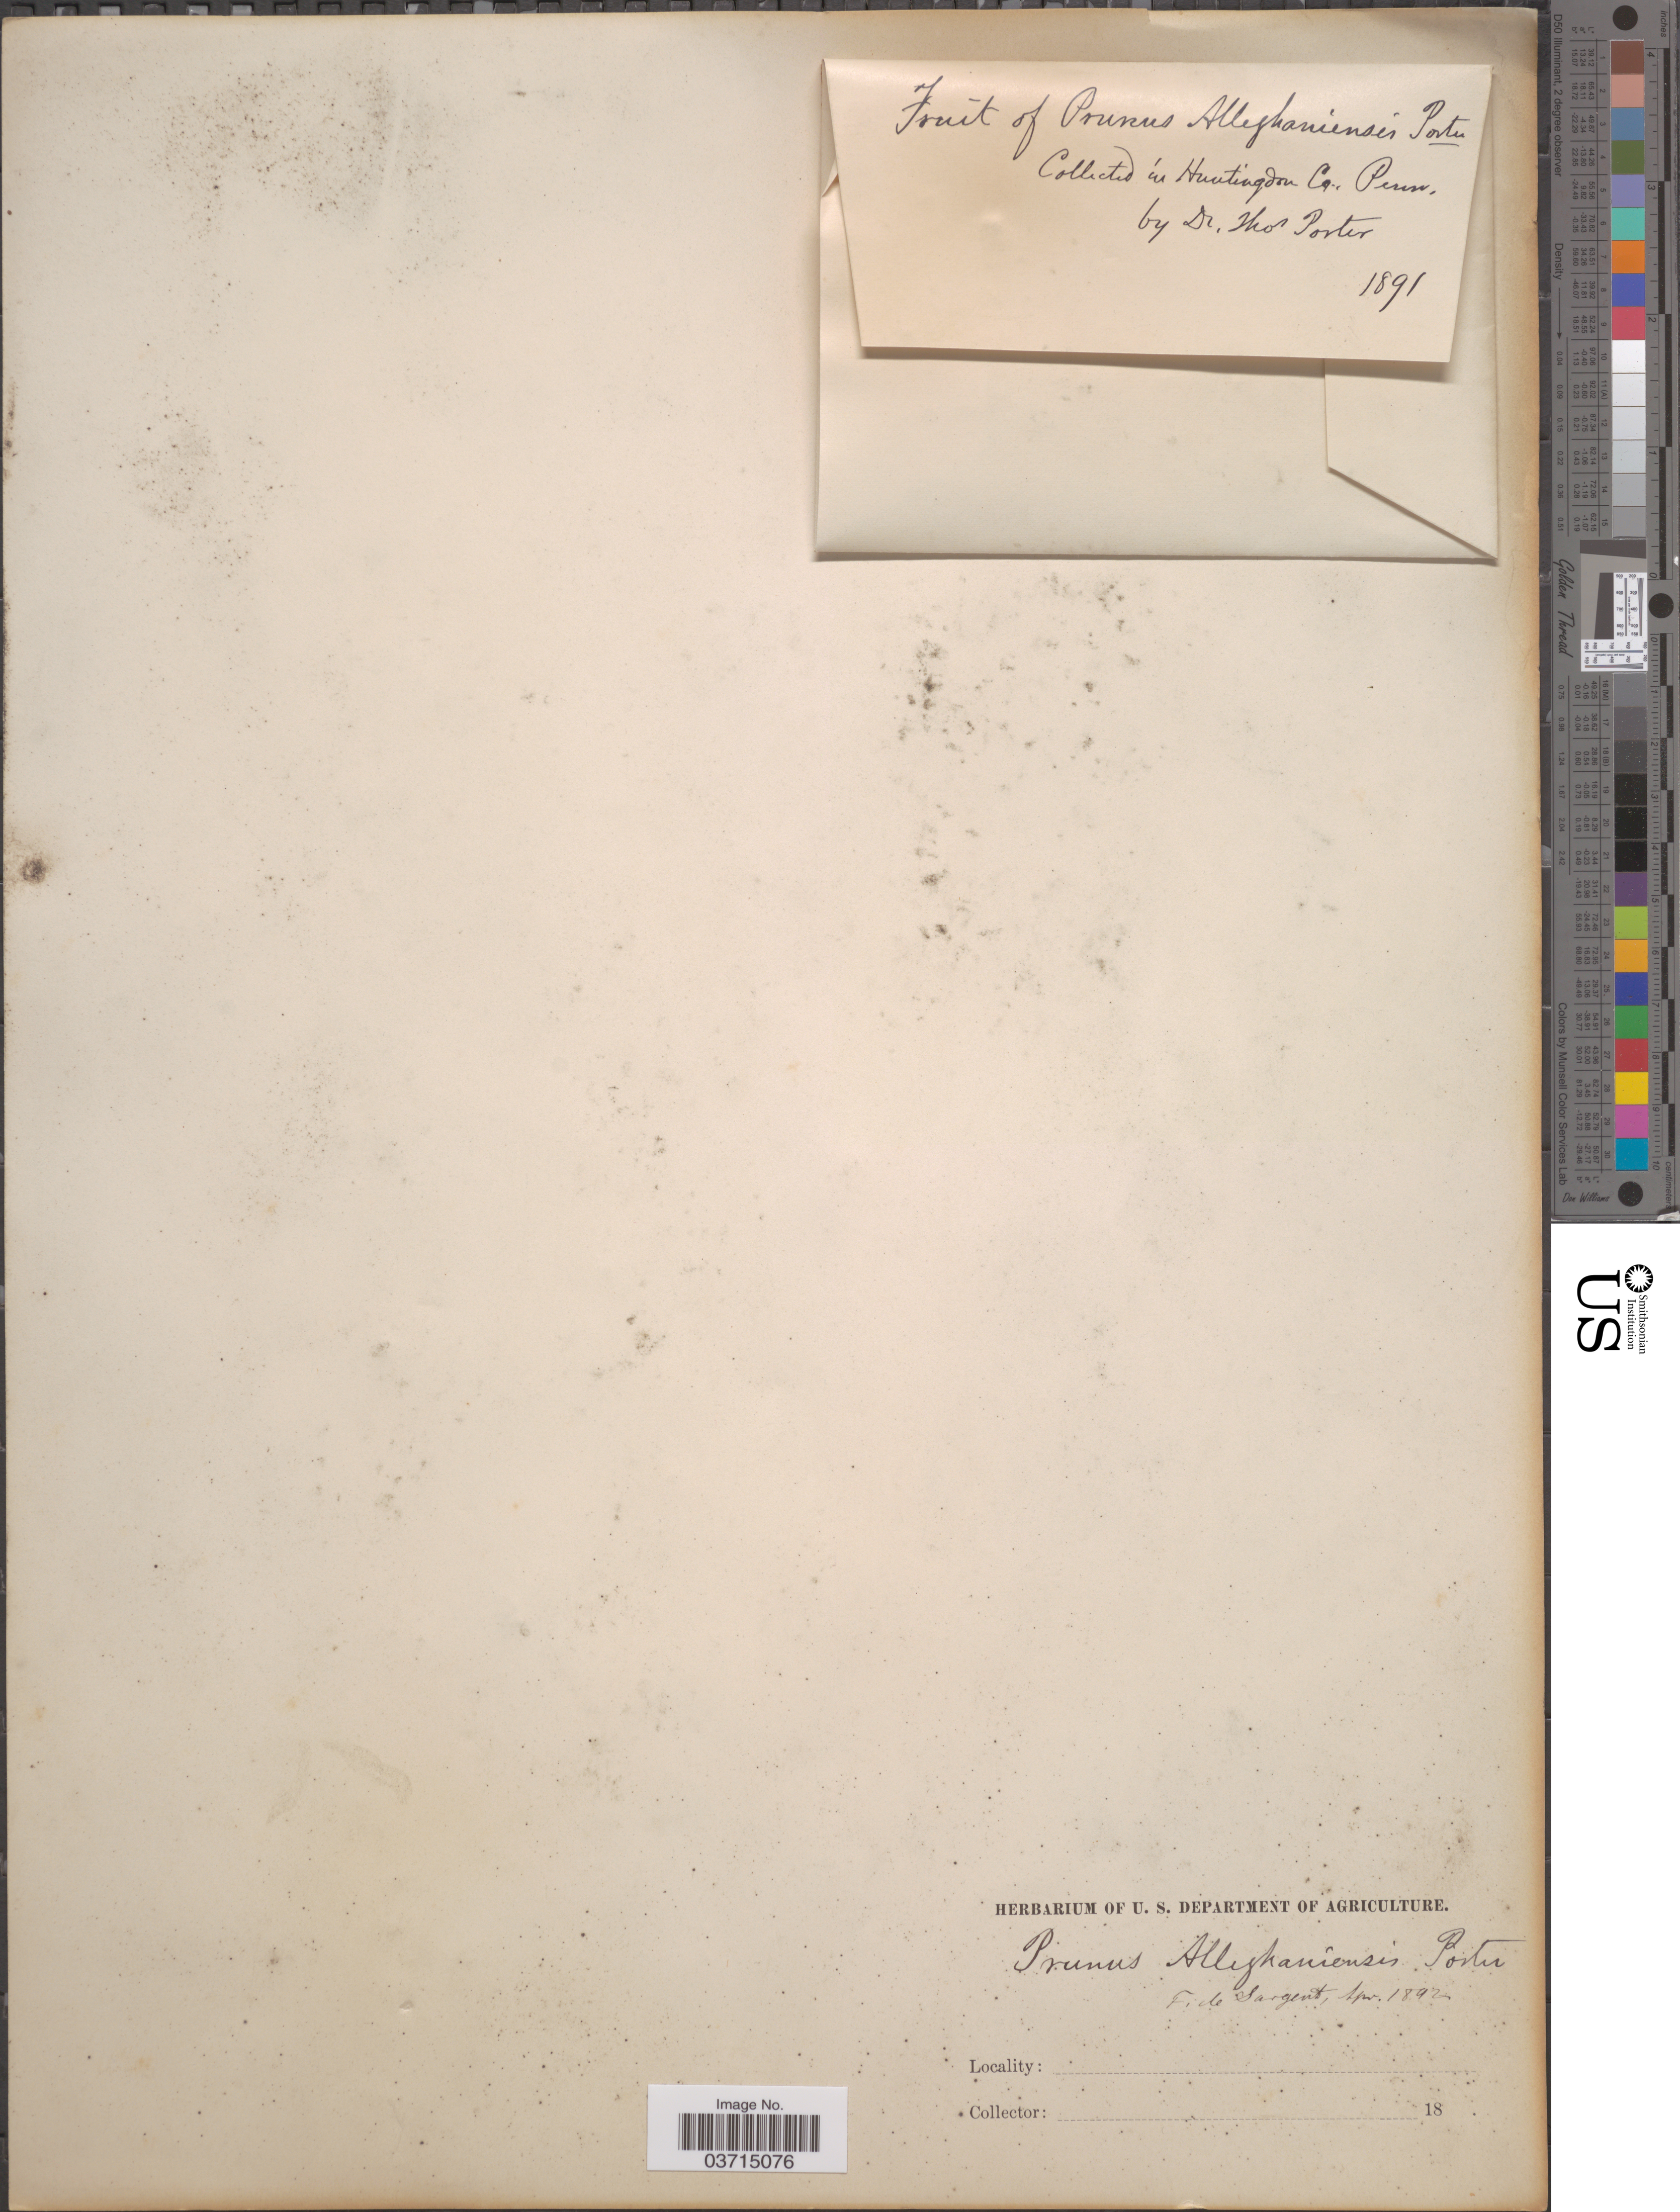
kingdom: Plantae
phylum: Tracheophyta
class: Magnoliopsida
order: Rosales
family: Rosaceae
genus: Prunus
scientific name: Prunus alleghaniensis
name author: Porter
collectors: T. Porter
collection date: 1891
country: United States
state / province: Pennsylvania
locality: In Huntingdon Co.